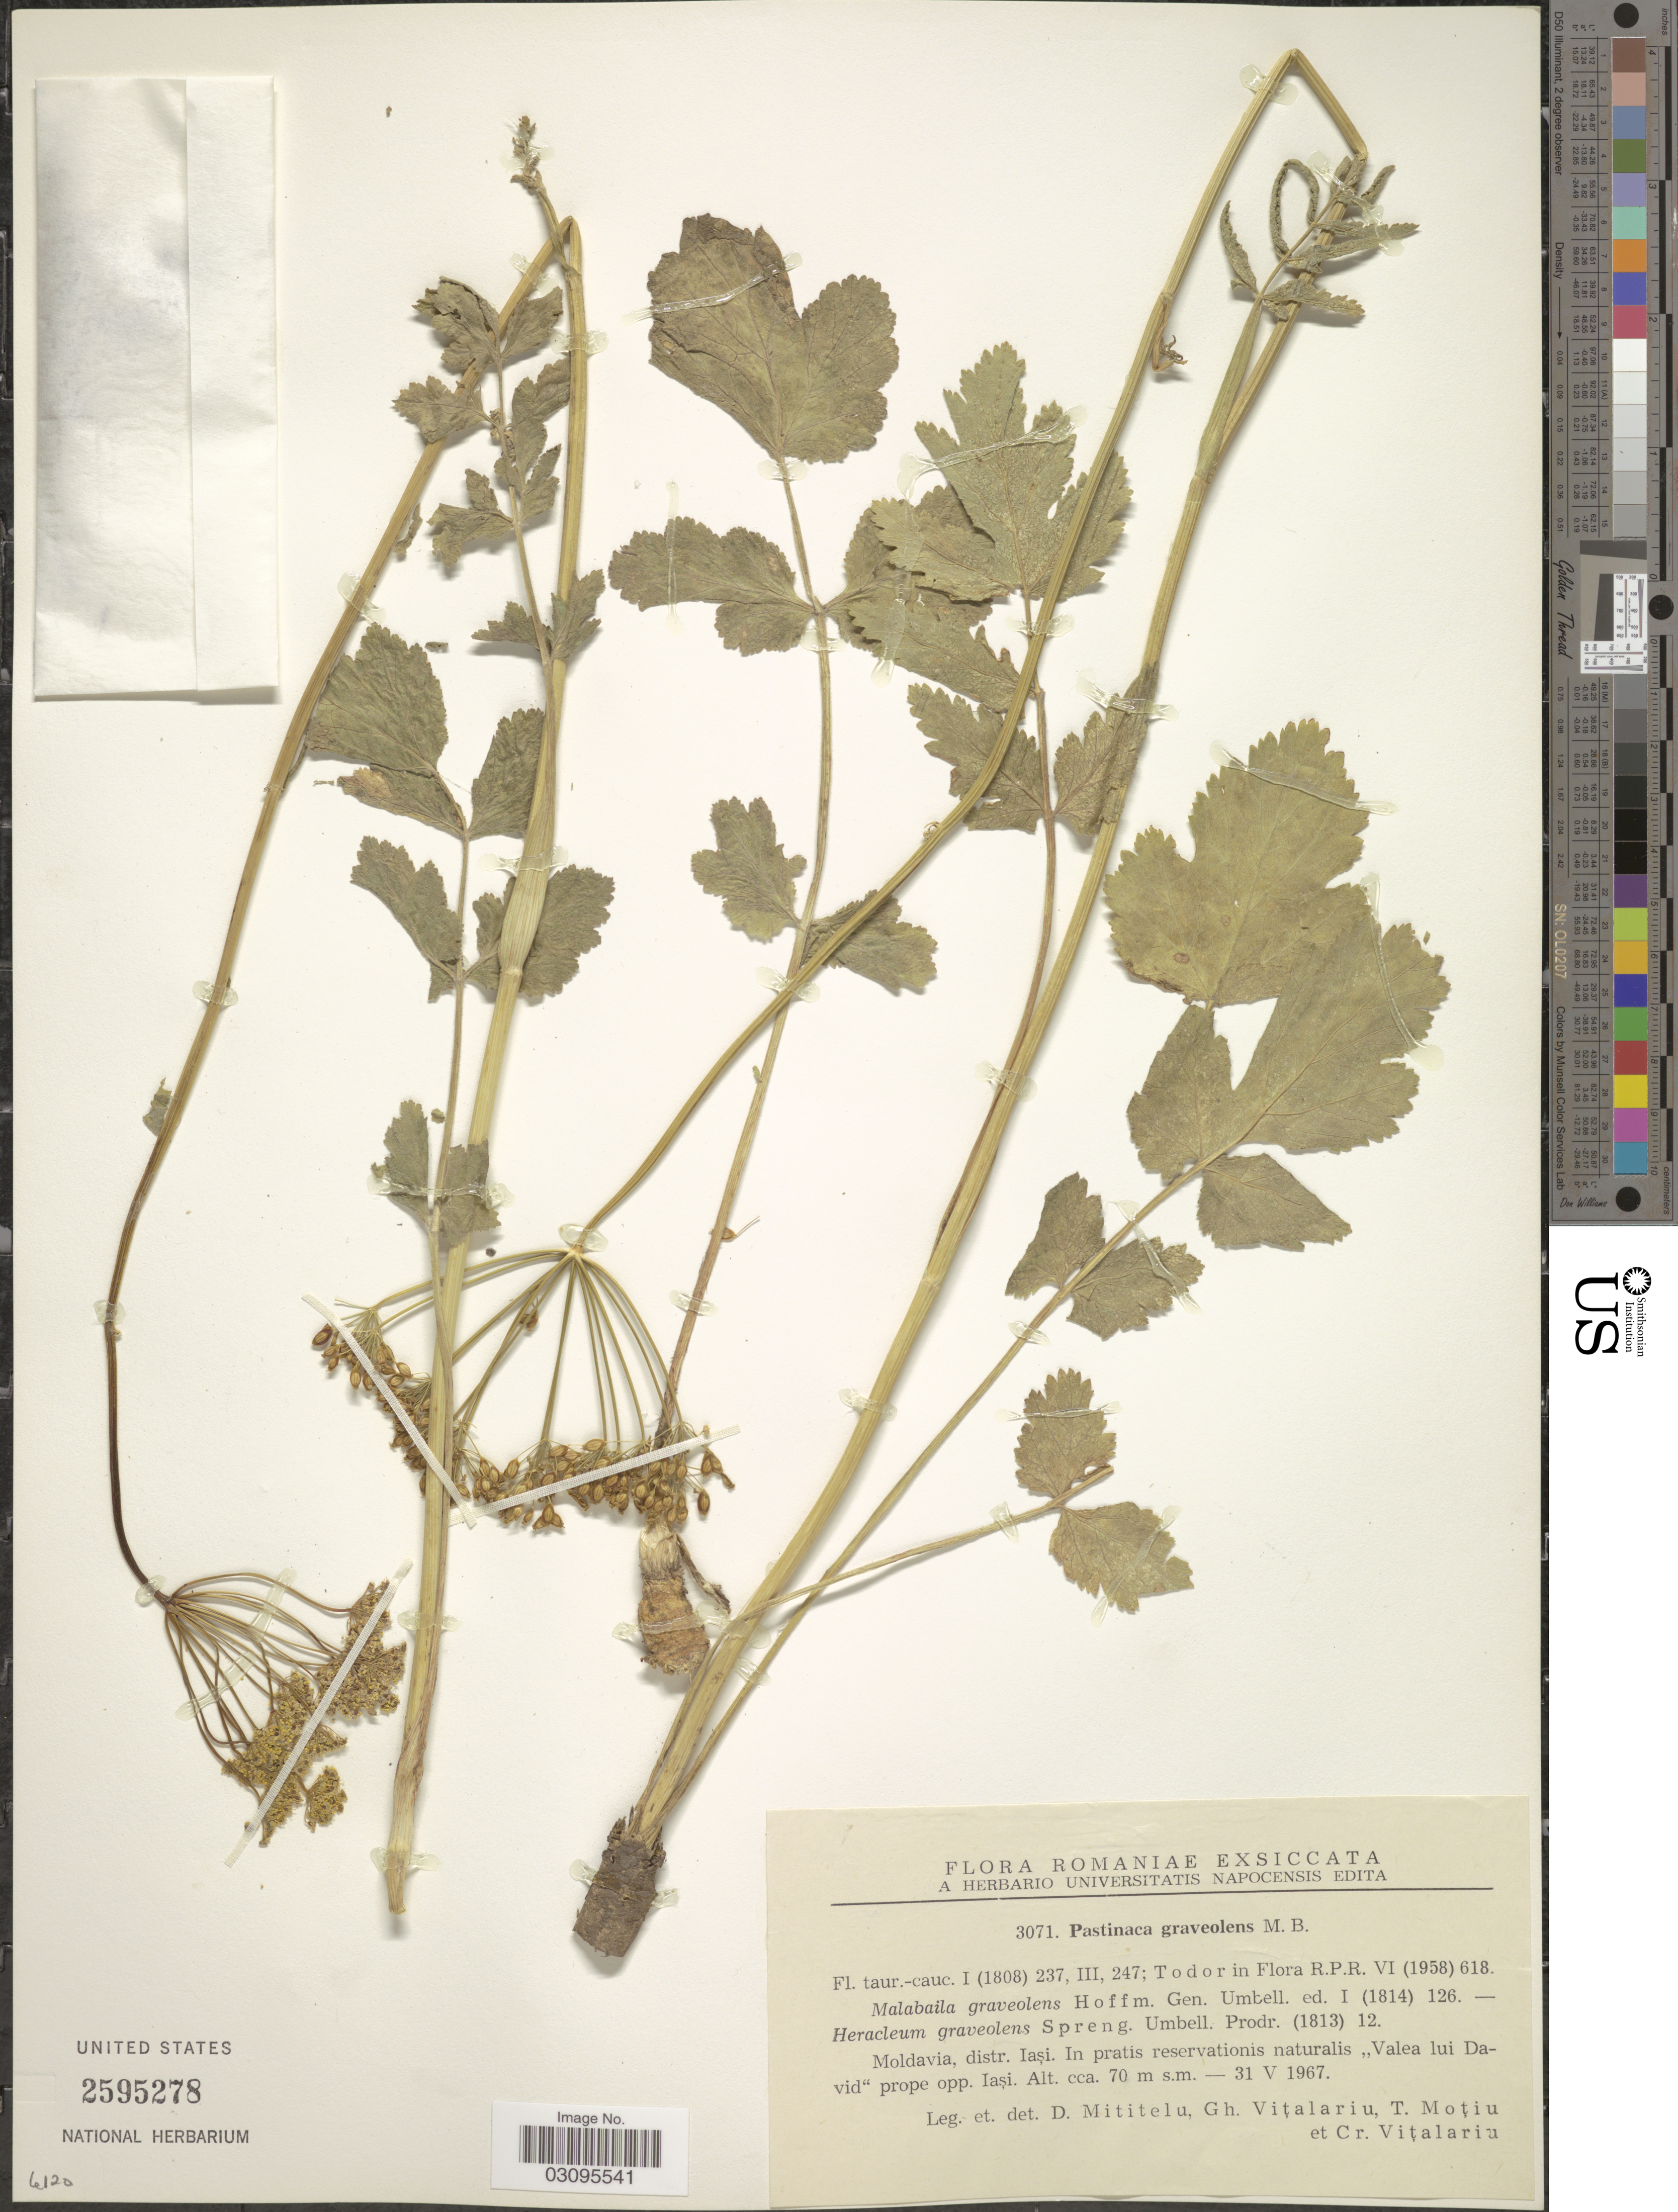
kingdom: Plantae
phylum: Tracheophyta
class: Magnoliopsida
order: Apiales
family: Apiaceae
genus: Pastinaca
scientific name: Pastinaca graveolens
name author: M. Bieb.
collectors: D. Mititelu, G. Vitalariu, T. Motiu & C. Vitalariu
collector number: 3071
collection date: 1967-05-31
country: Romania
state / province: Iasi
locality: Moldavia, distr. Iasi, In pratis reservationis naturalis, Valea lui David, prope opp. Iasi.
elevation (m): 70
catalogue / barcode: US 2595278